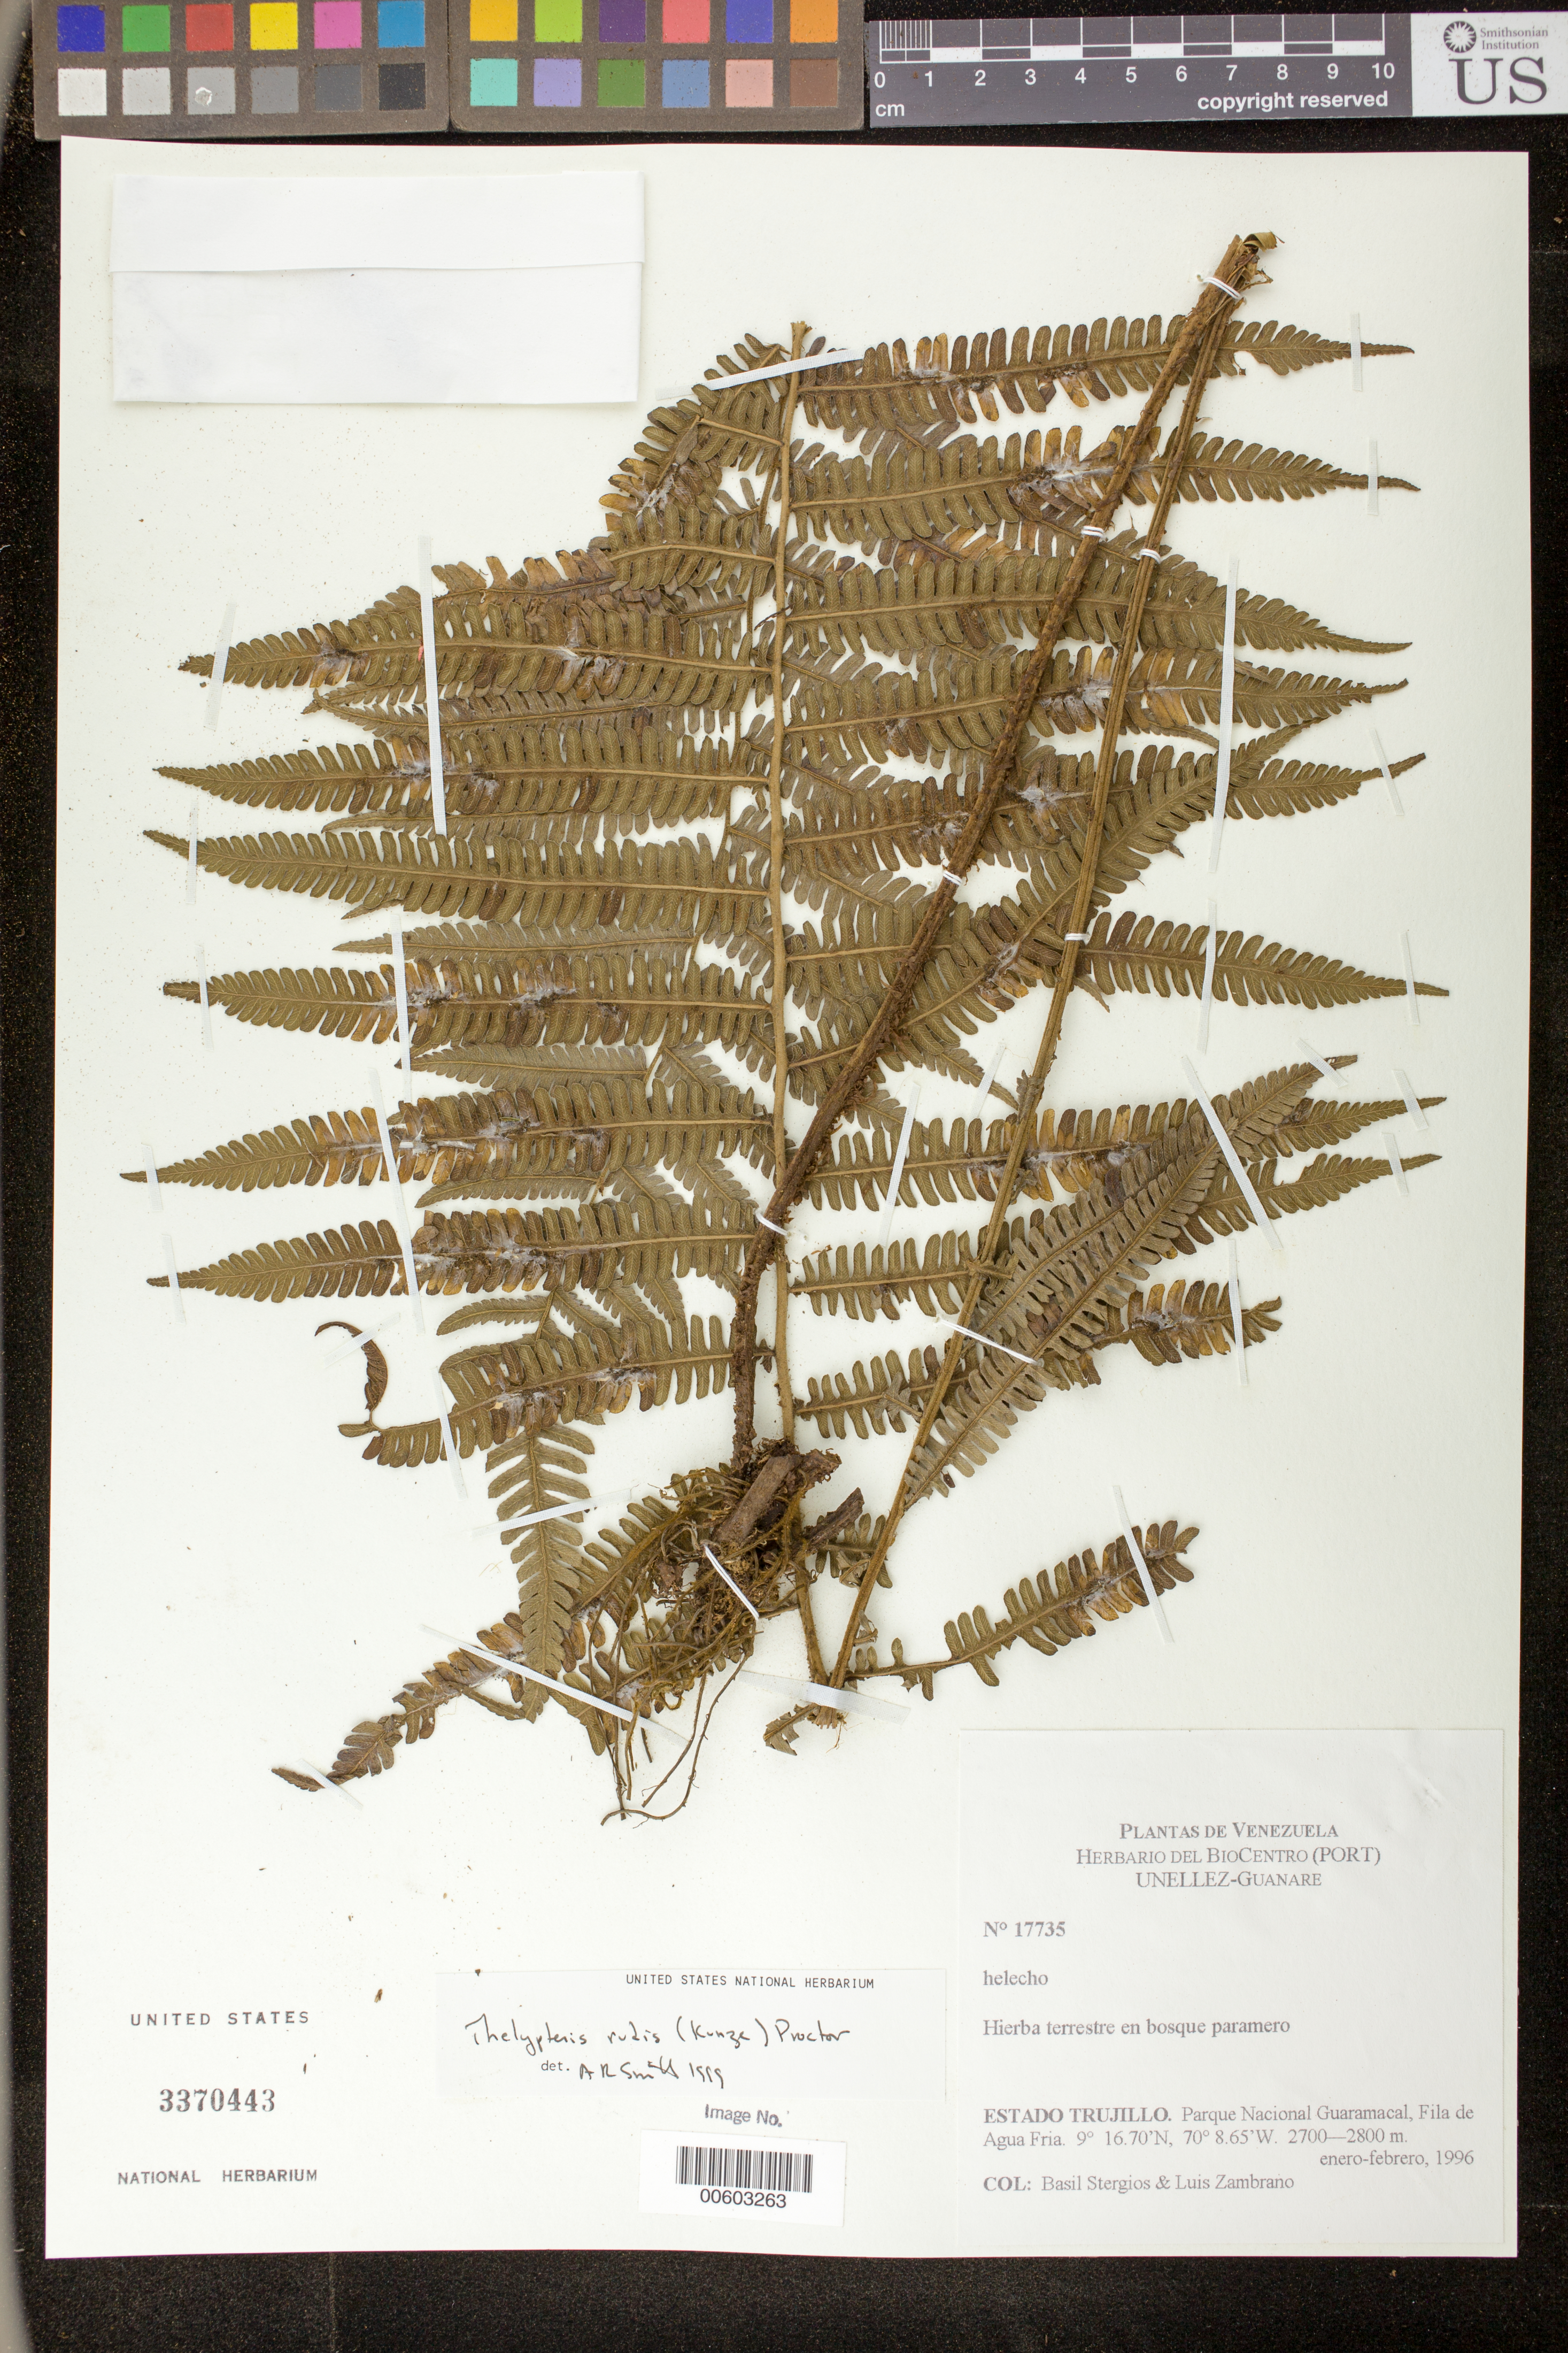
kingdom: Plantae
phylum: Tracheophyta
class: Polypodiopsida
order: Polypodiales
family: Thelypteridaceae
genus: Thelypteris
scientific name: Thelypteris rudis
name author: (Kuntze) Proctor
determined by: Smith, Alan R., (UC)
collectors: B. G. Stergios & L. Zambrano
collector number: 17735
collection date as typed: Jan 1996 to -- Feb 1996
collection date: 1996-01/1996-02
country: Venezuela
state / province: Trujillo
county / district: Boconó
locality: Parque Nacional Guaramacal, Fila de Agua Fria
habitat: Bosque paramero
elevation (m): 2700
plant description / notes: PORT, UC, US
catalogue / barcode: US 3370443